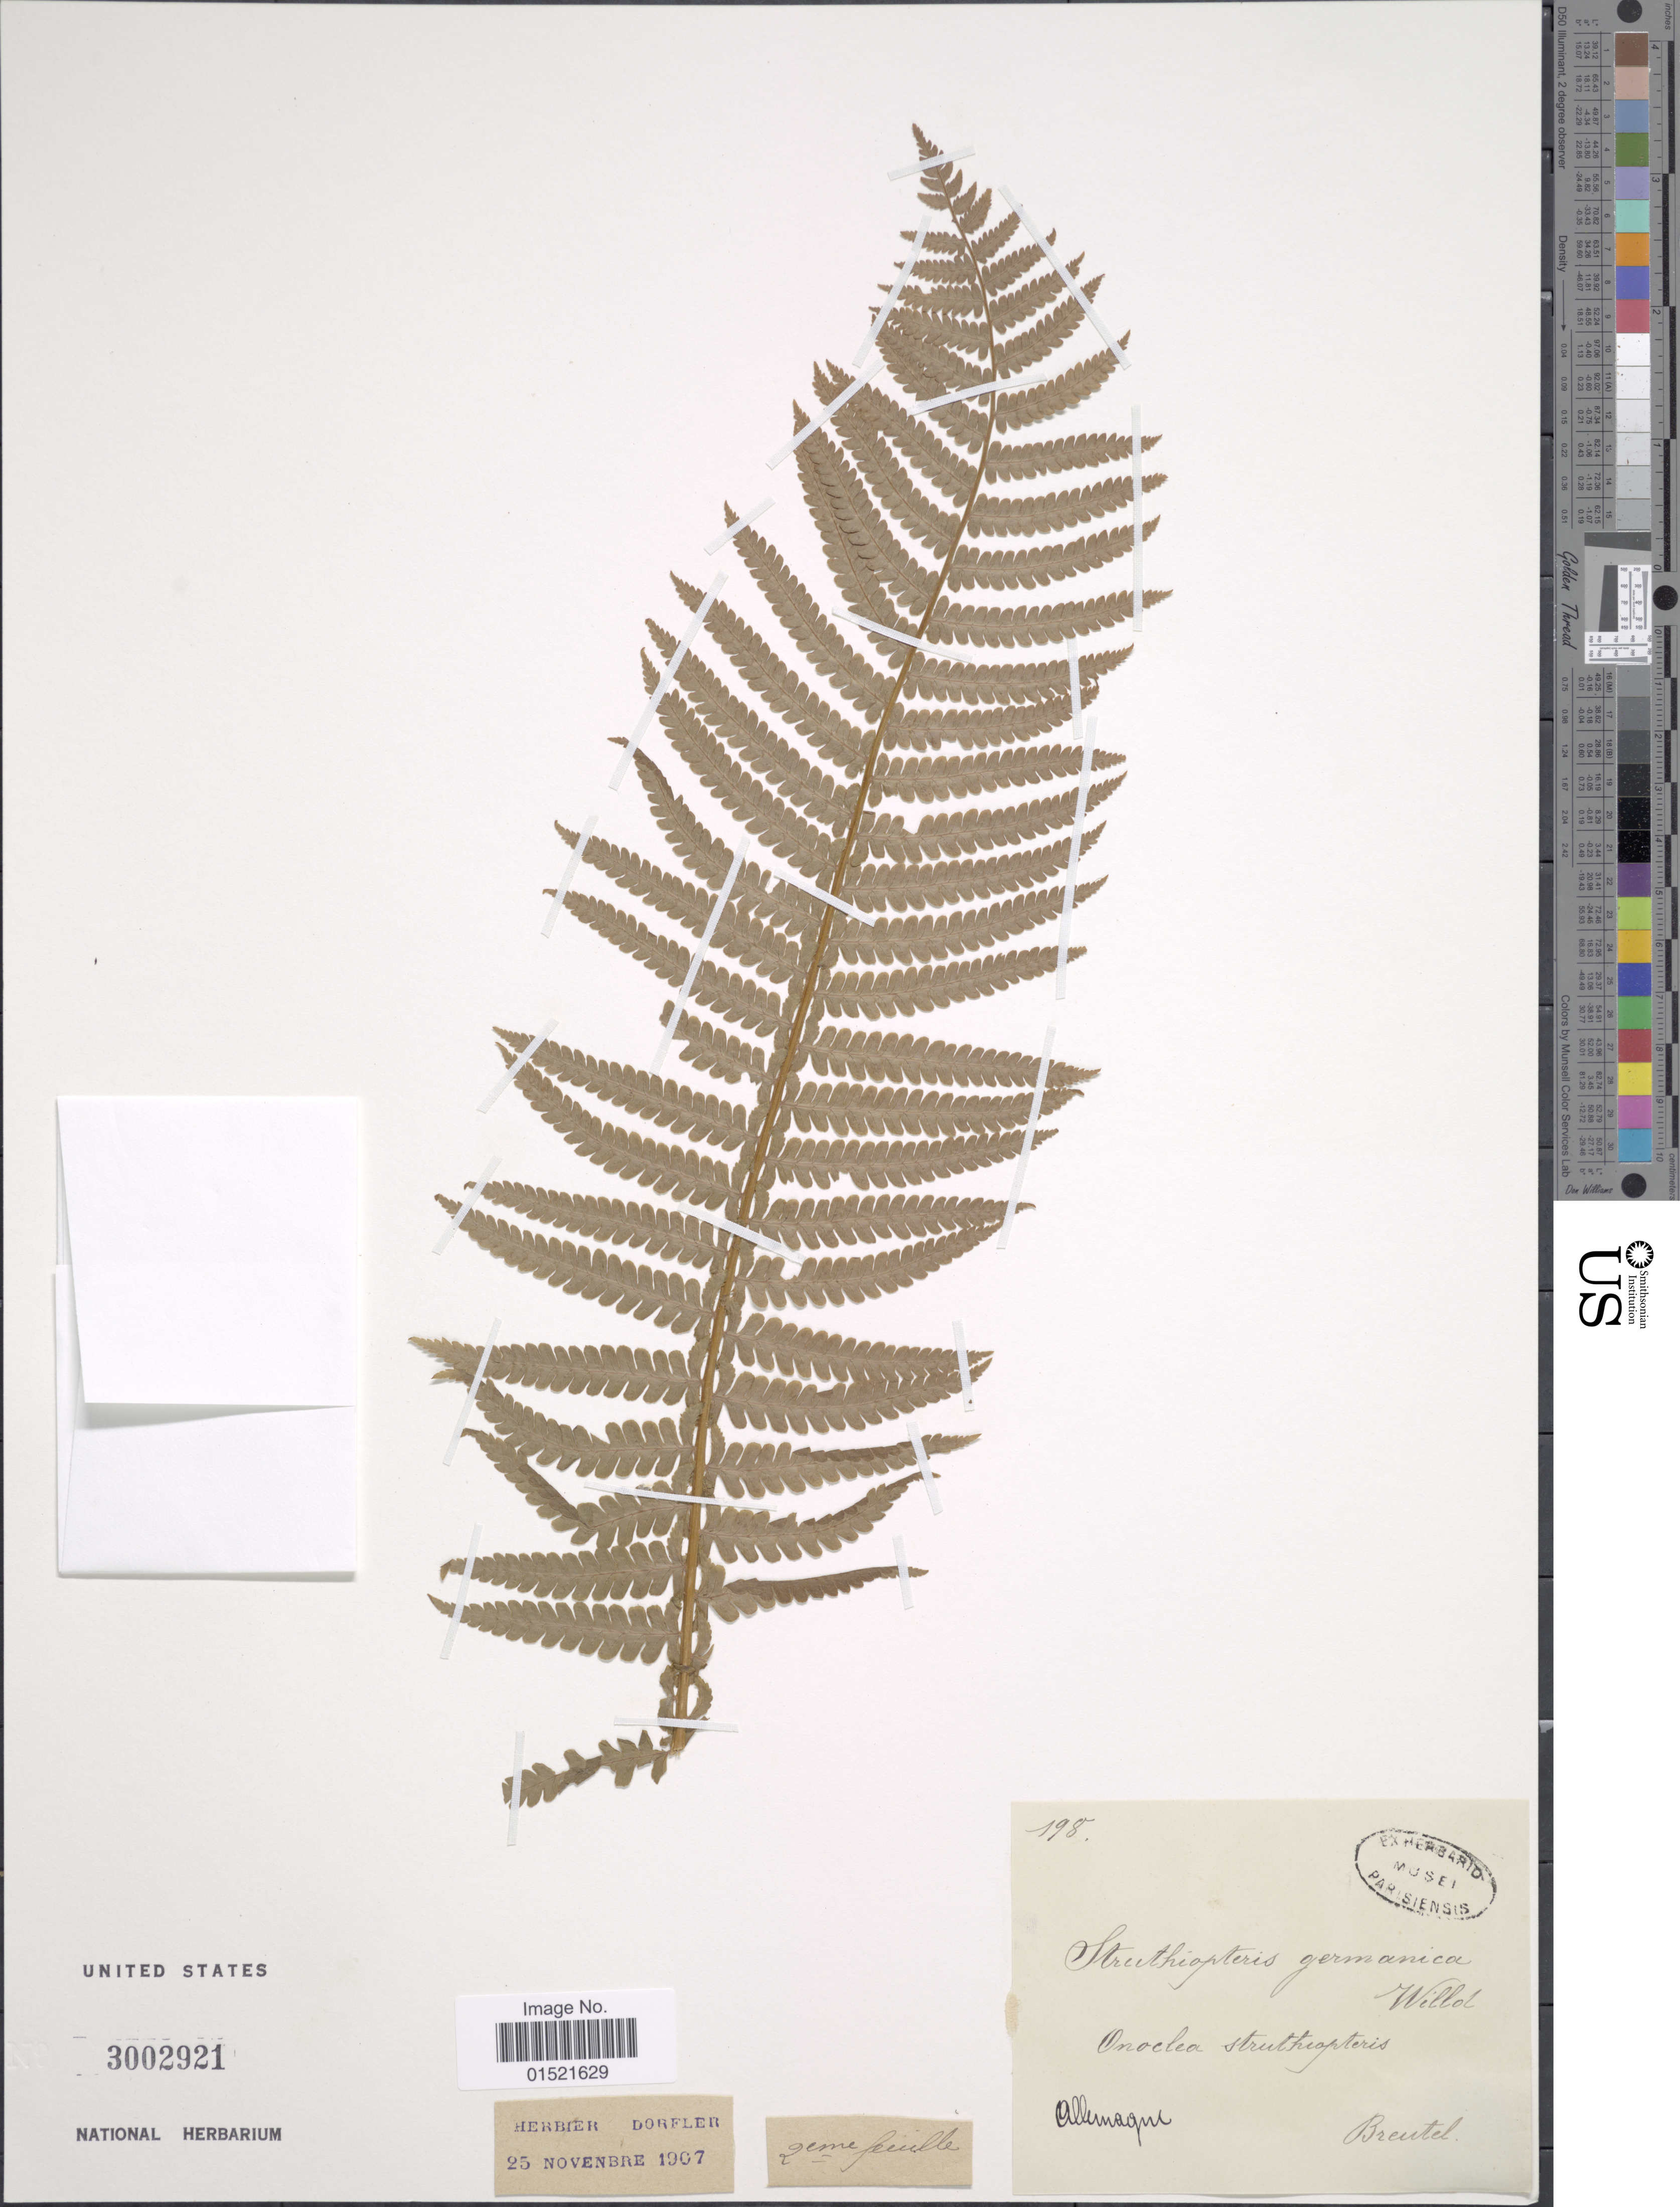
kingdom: Plantae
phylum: Tracheophyta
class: Polypodiopsida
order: Polypodiales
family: Onocleaceae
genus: Matteuccia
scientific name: Matteuccia struthiopteris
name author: (L.) Tod.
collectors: -. Breutel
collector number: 198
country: Germany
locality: Allemagne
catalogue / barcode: US 3002921